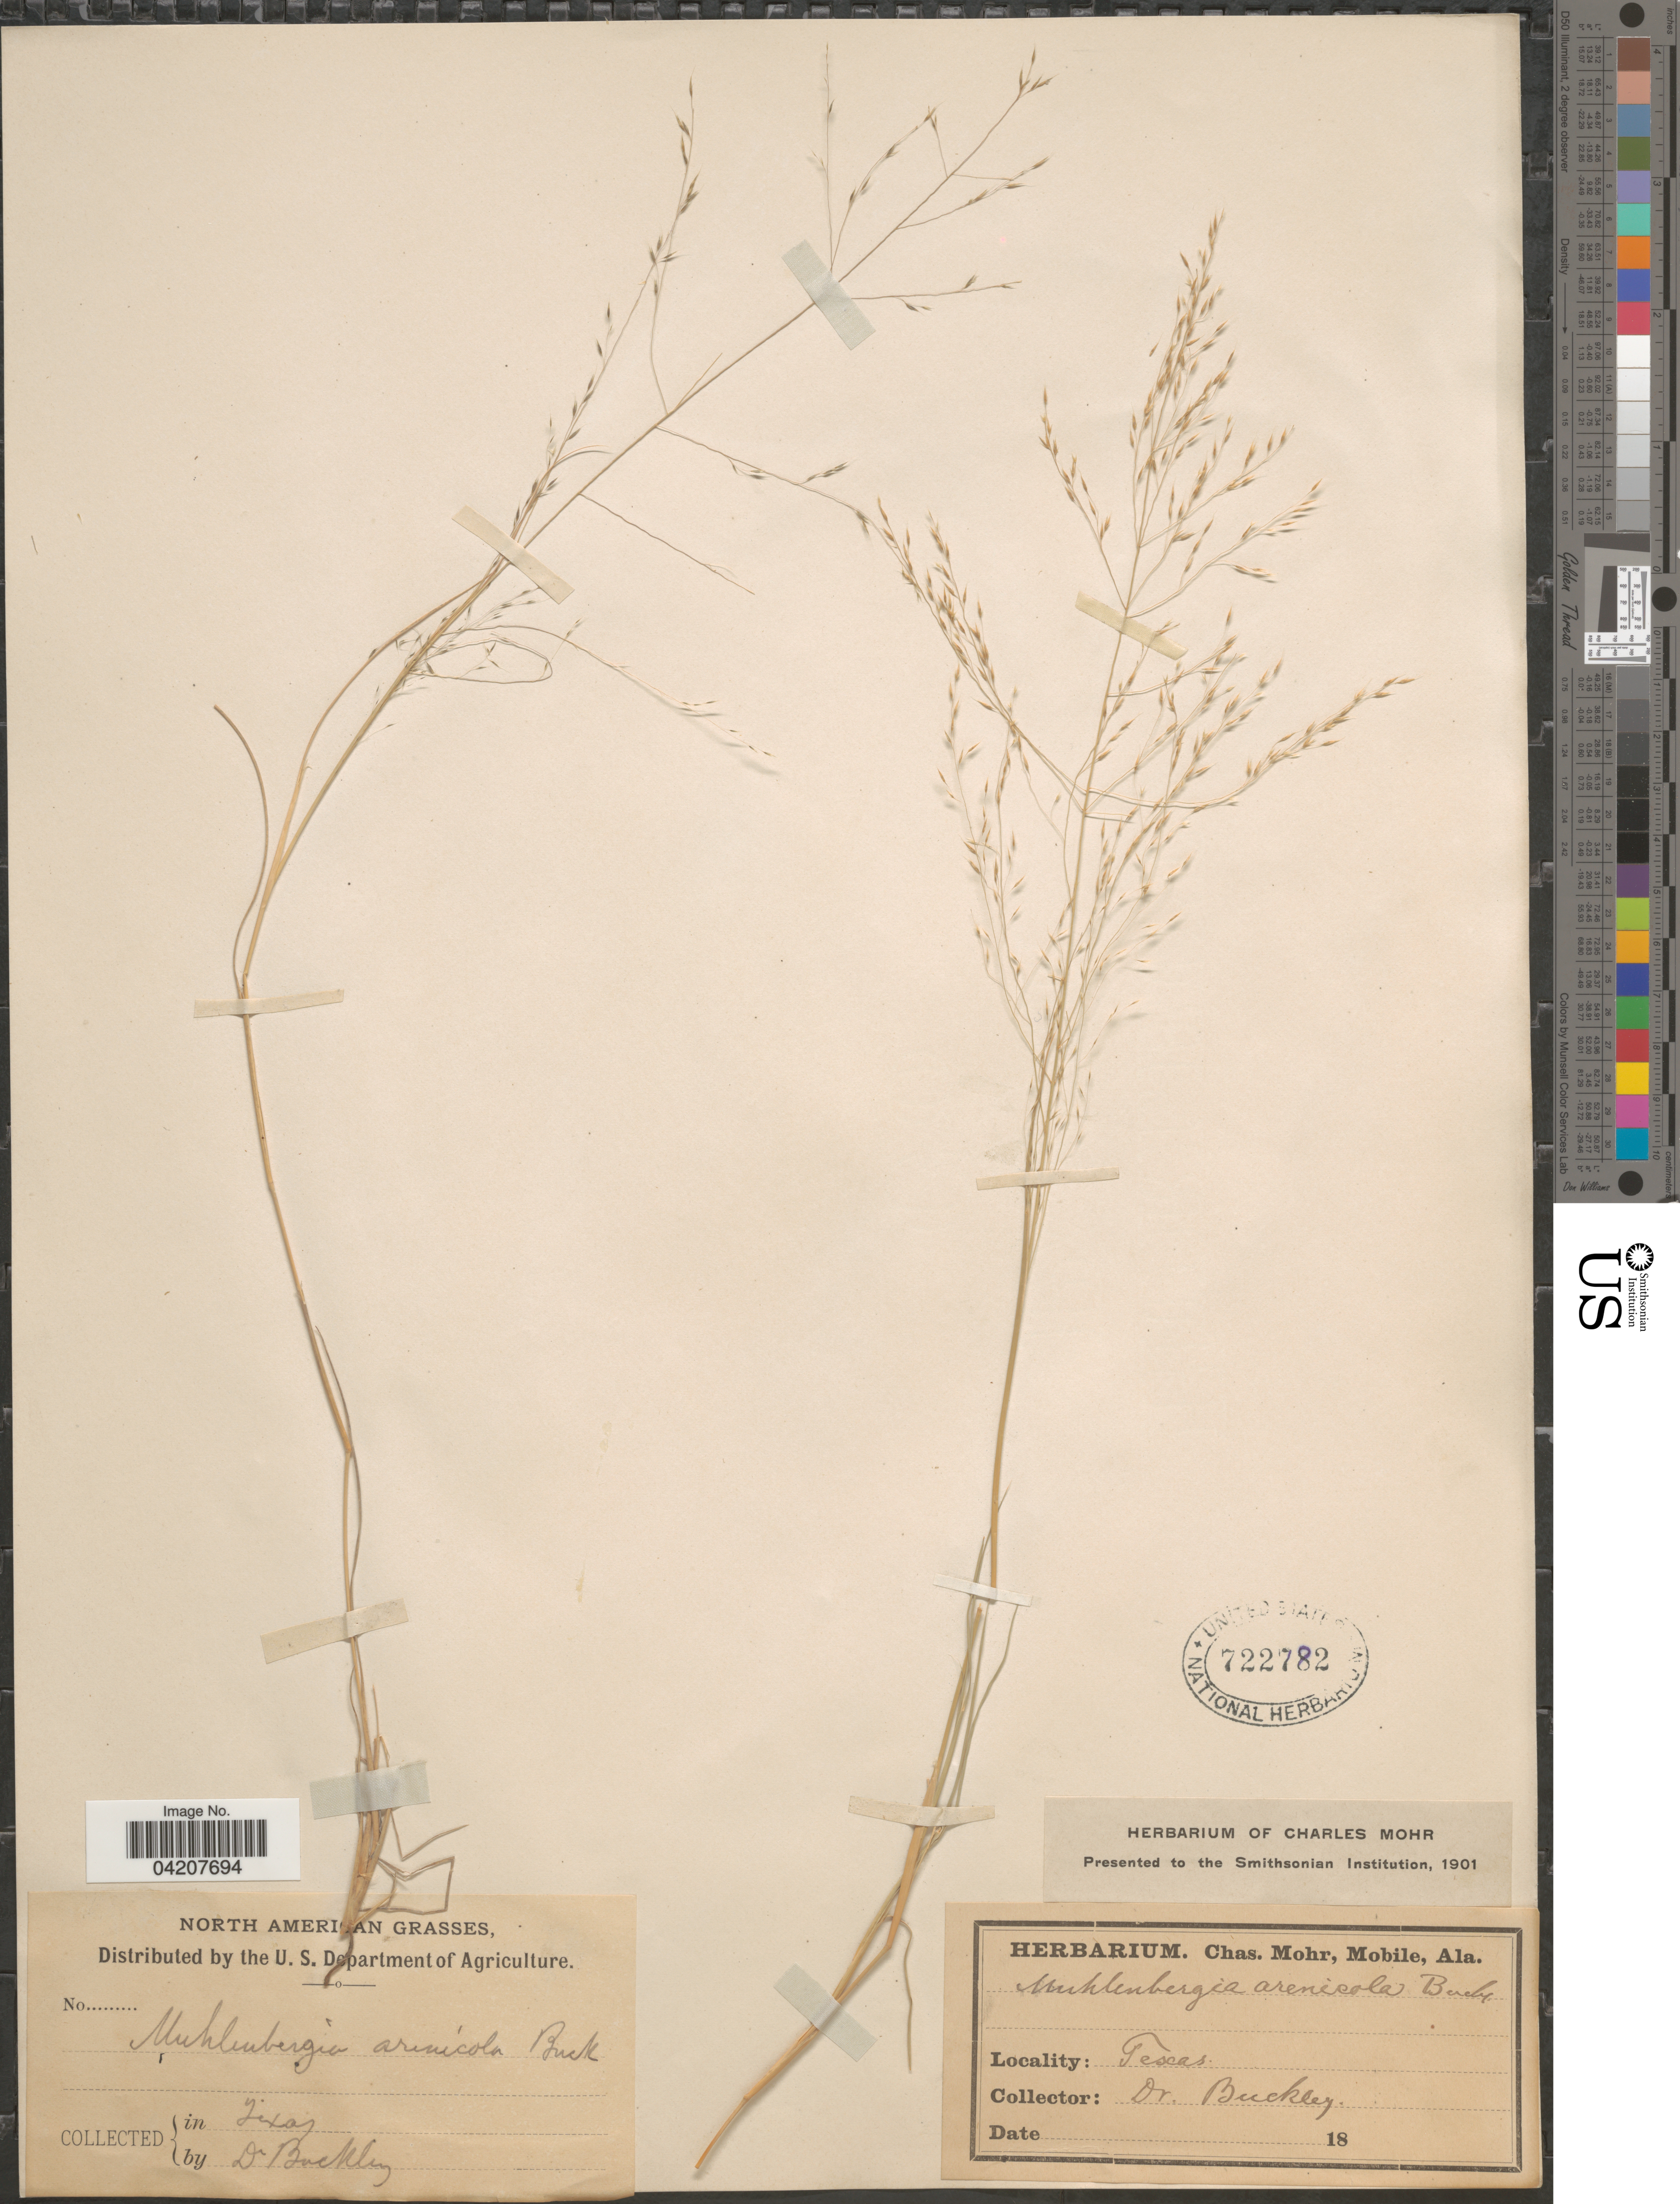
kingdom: Plantae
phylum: Tracheophyta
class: Liliopsida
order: Poales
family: Poaceae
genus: Muhlenbergia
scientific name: Muhlenbergia arenicola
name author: Buckley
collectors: -- Buckley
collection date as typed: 18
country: United States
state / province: Texas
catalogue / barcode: US 722782